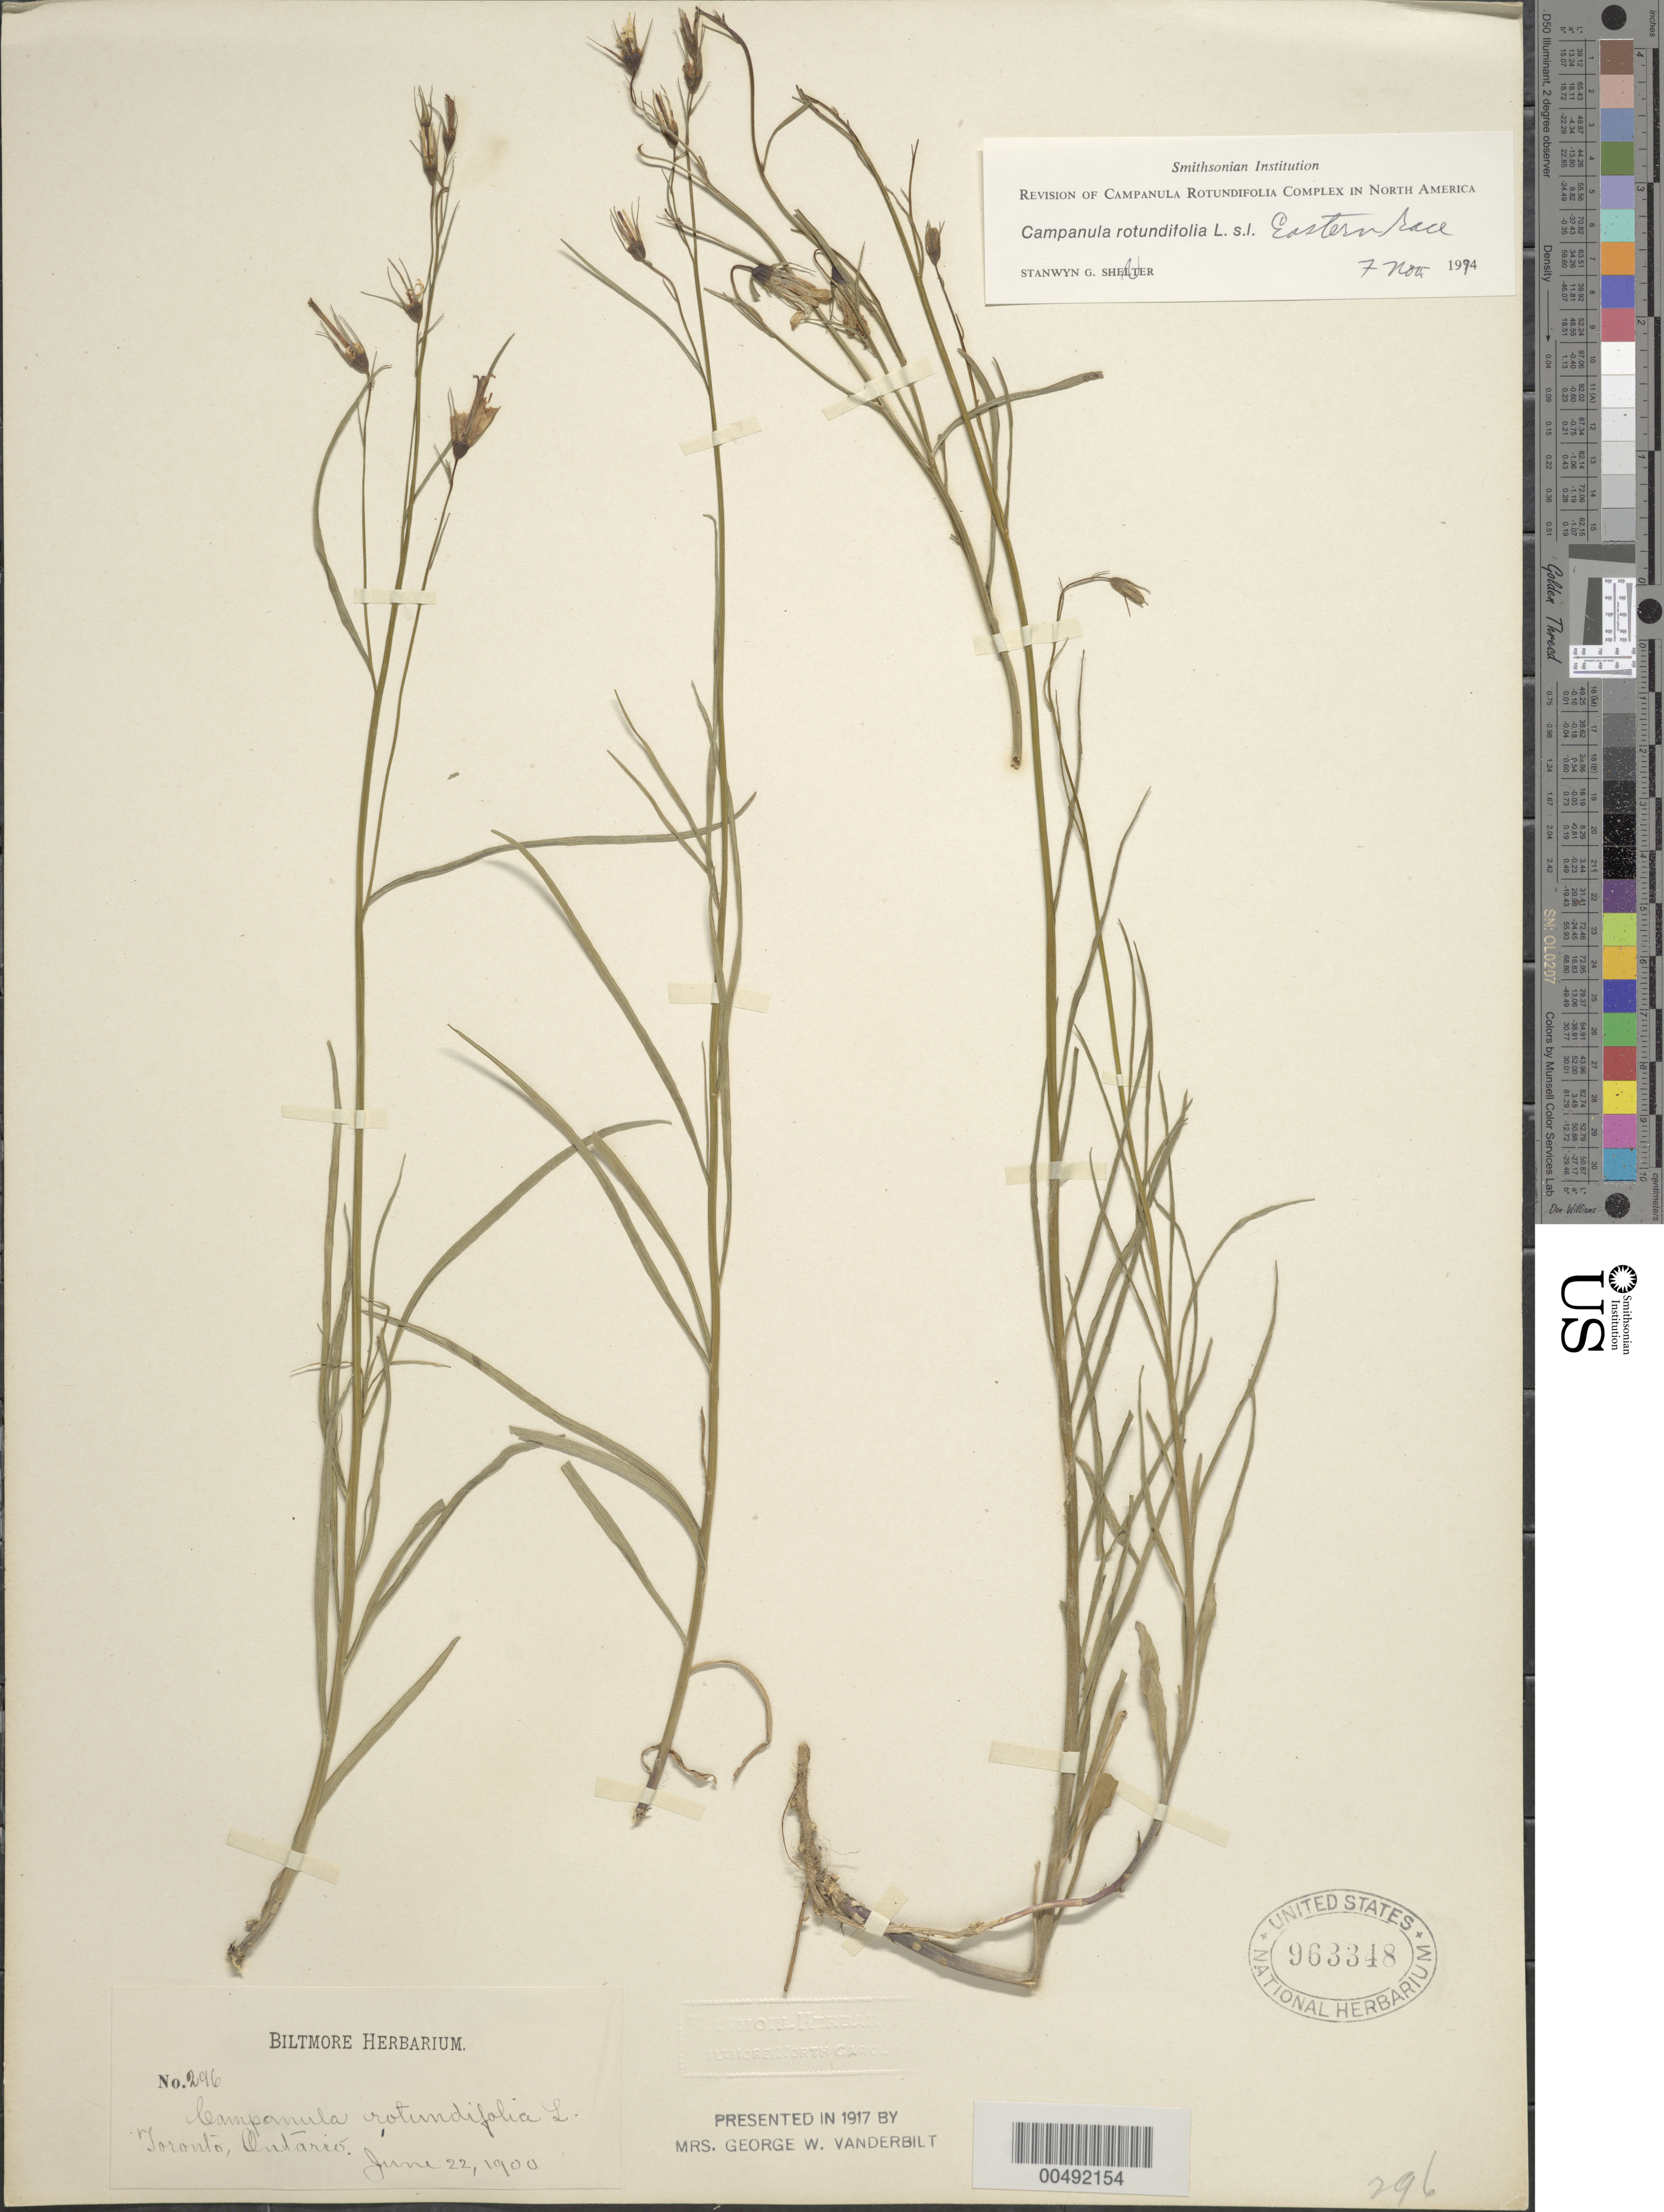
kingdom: Plantae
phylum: Tracheophyta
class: Magnoliopsida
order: Asterales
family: Campanulaceae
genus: Campanula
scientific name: Campanula rotundifolia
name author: L.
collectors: ex herb. Biltmore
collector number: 296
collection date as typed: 22 Jun 1900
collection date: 1900-06-22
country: Canada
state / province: Ontario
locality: Toronto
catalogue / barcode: US 963348